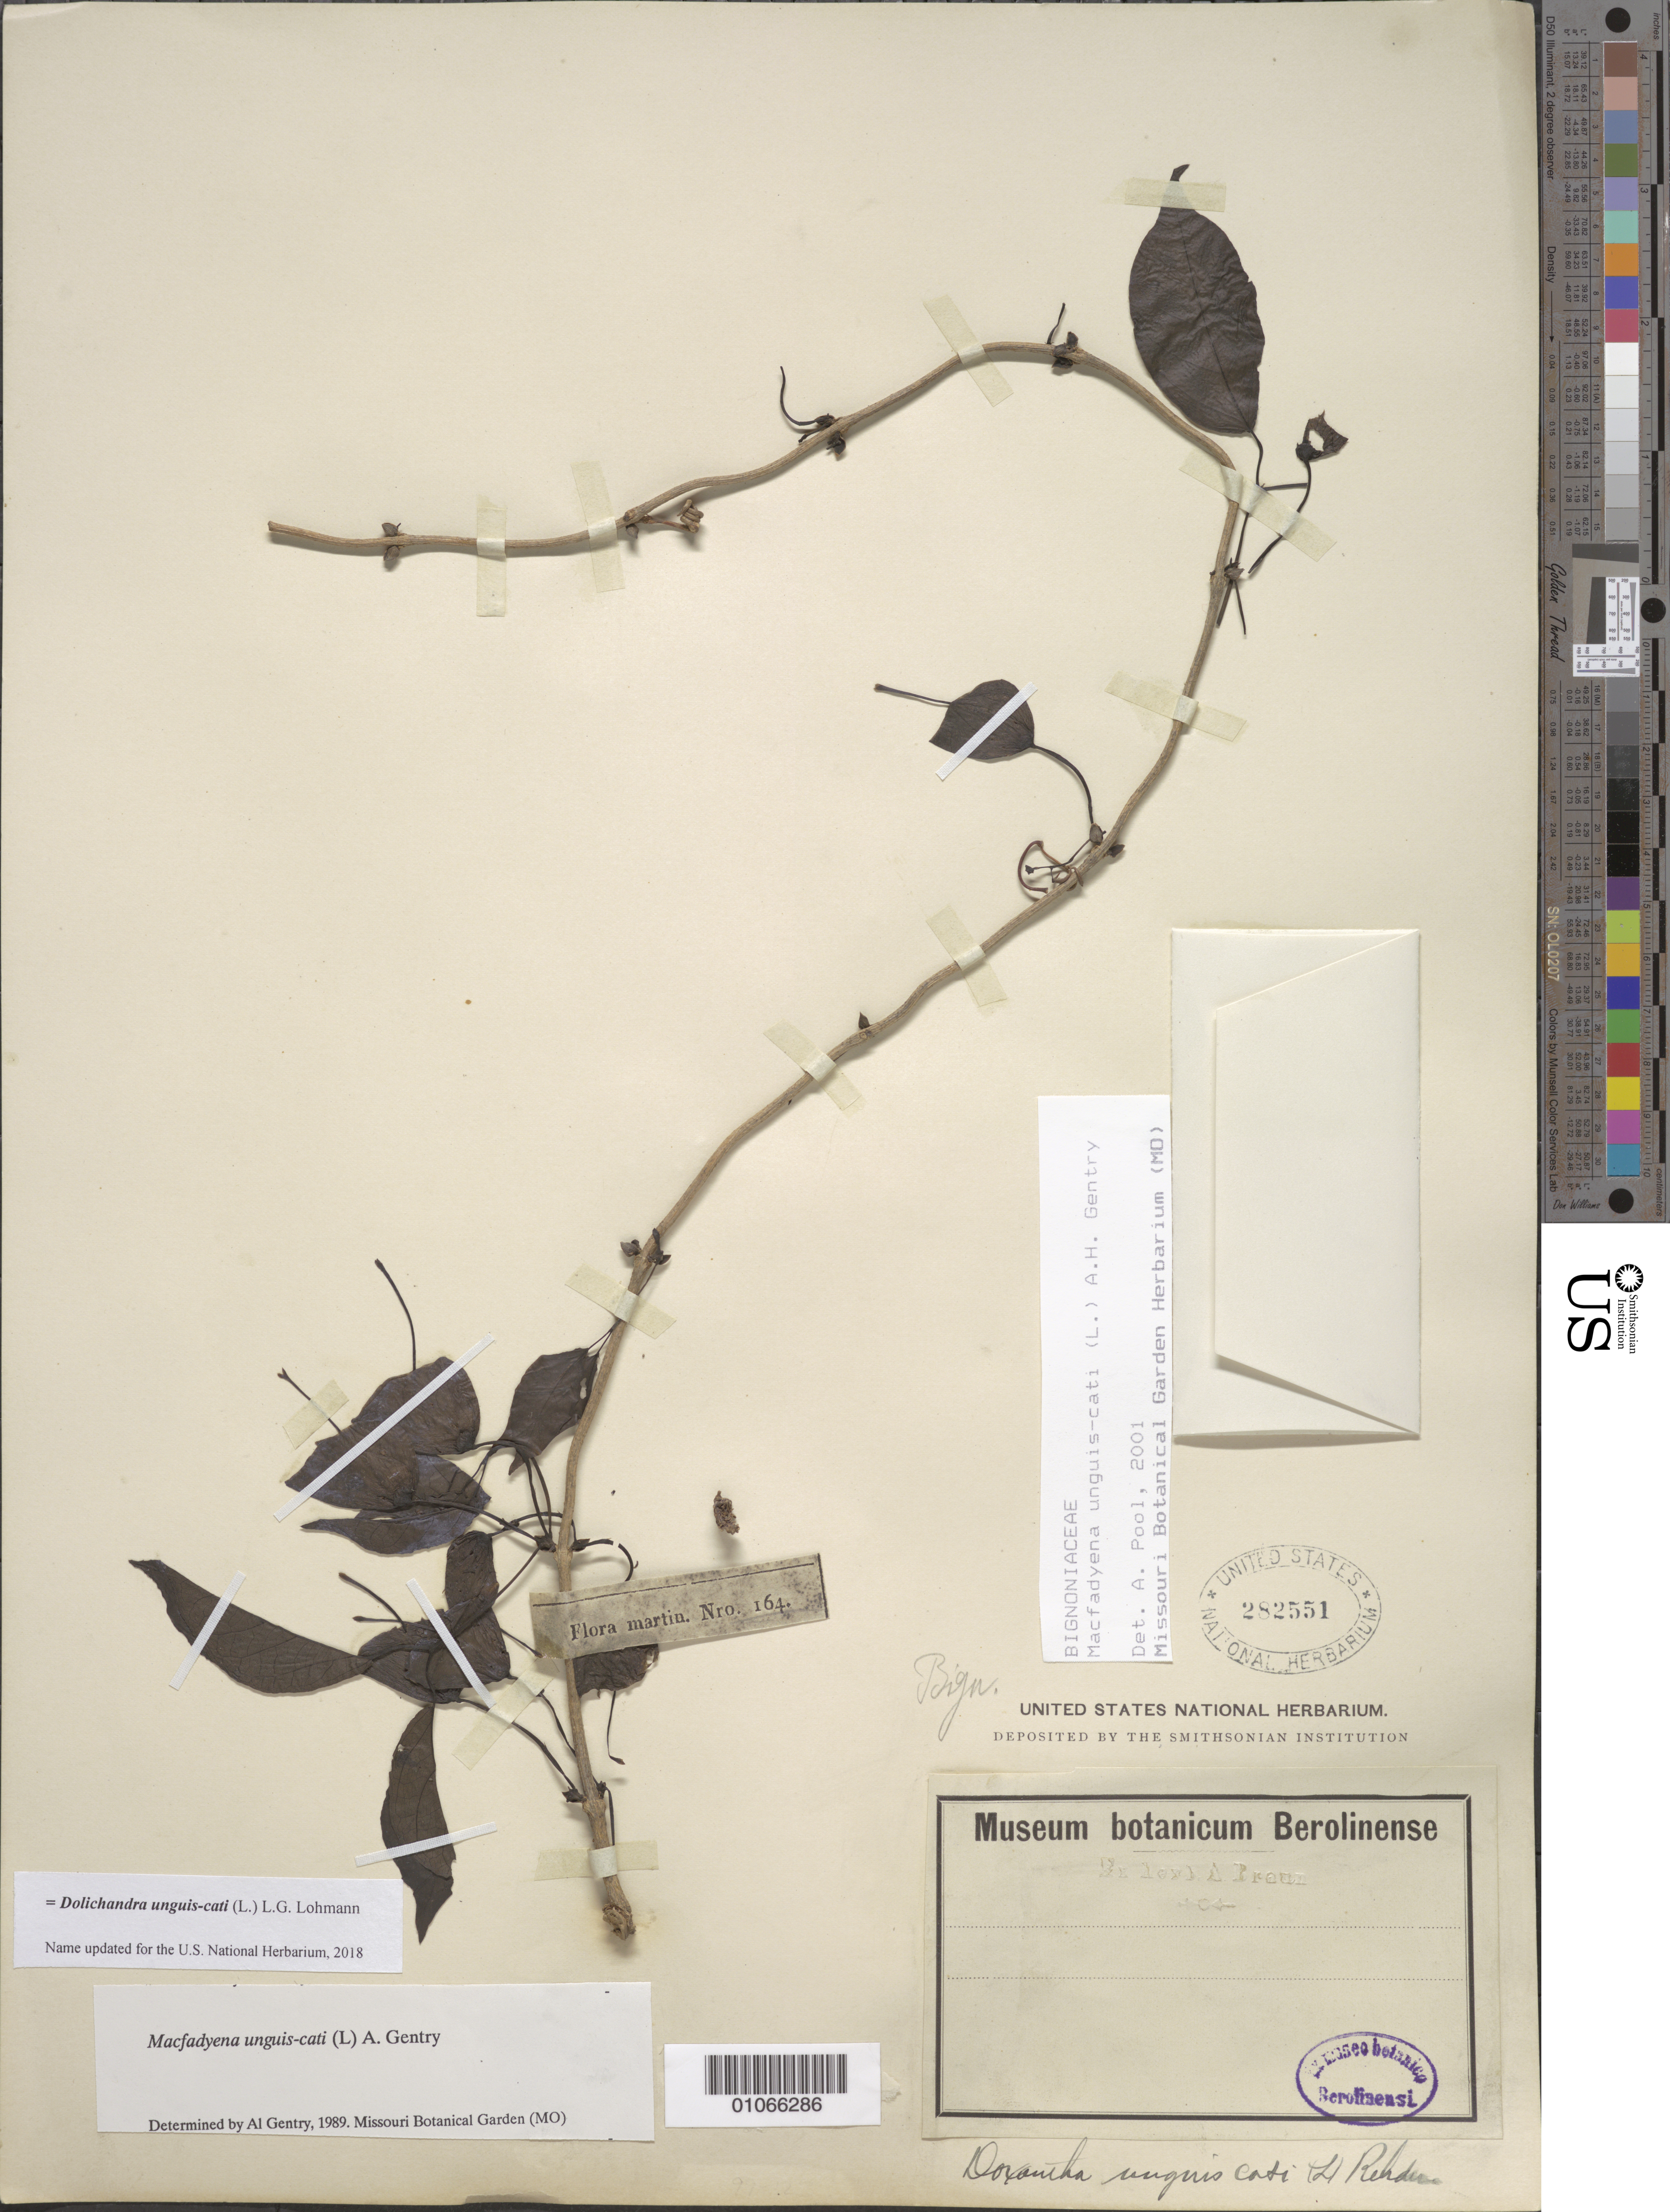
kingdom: Plantae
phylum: Tracheophyta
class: Magnoliopsida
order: Lamiales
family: Bignoniaceae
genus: Dolichandra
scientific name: Dolichandra unguis-cati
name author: (L.) L.G. Lohmann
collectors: A. Braun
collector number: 164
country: Sint Maartin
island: Sint Maarten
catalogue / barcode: US 282551